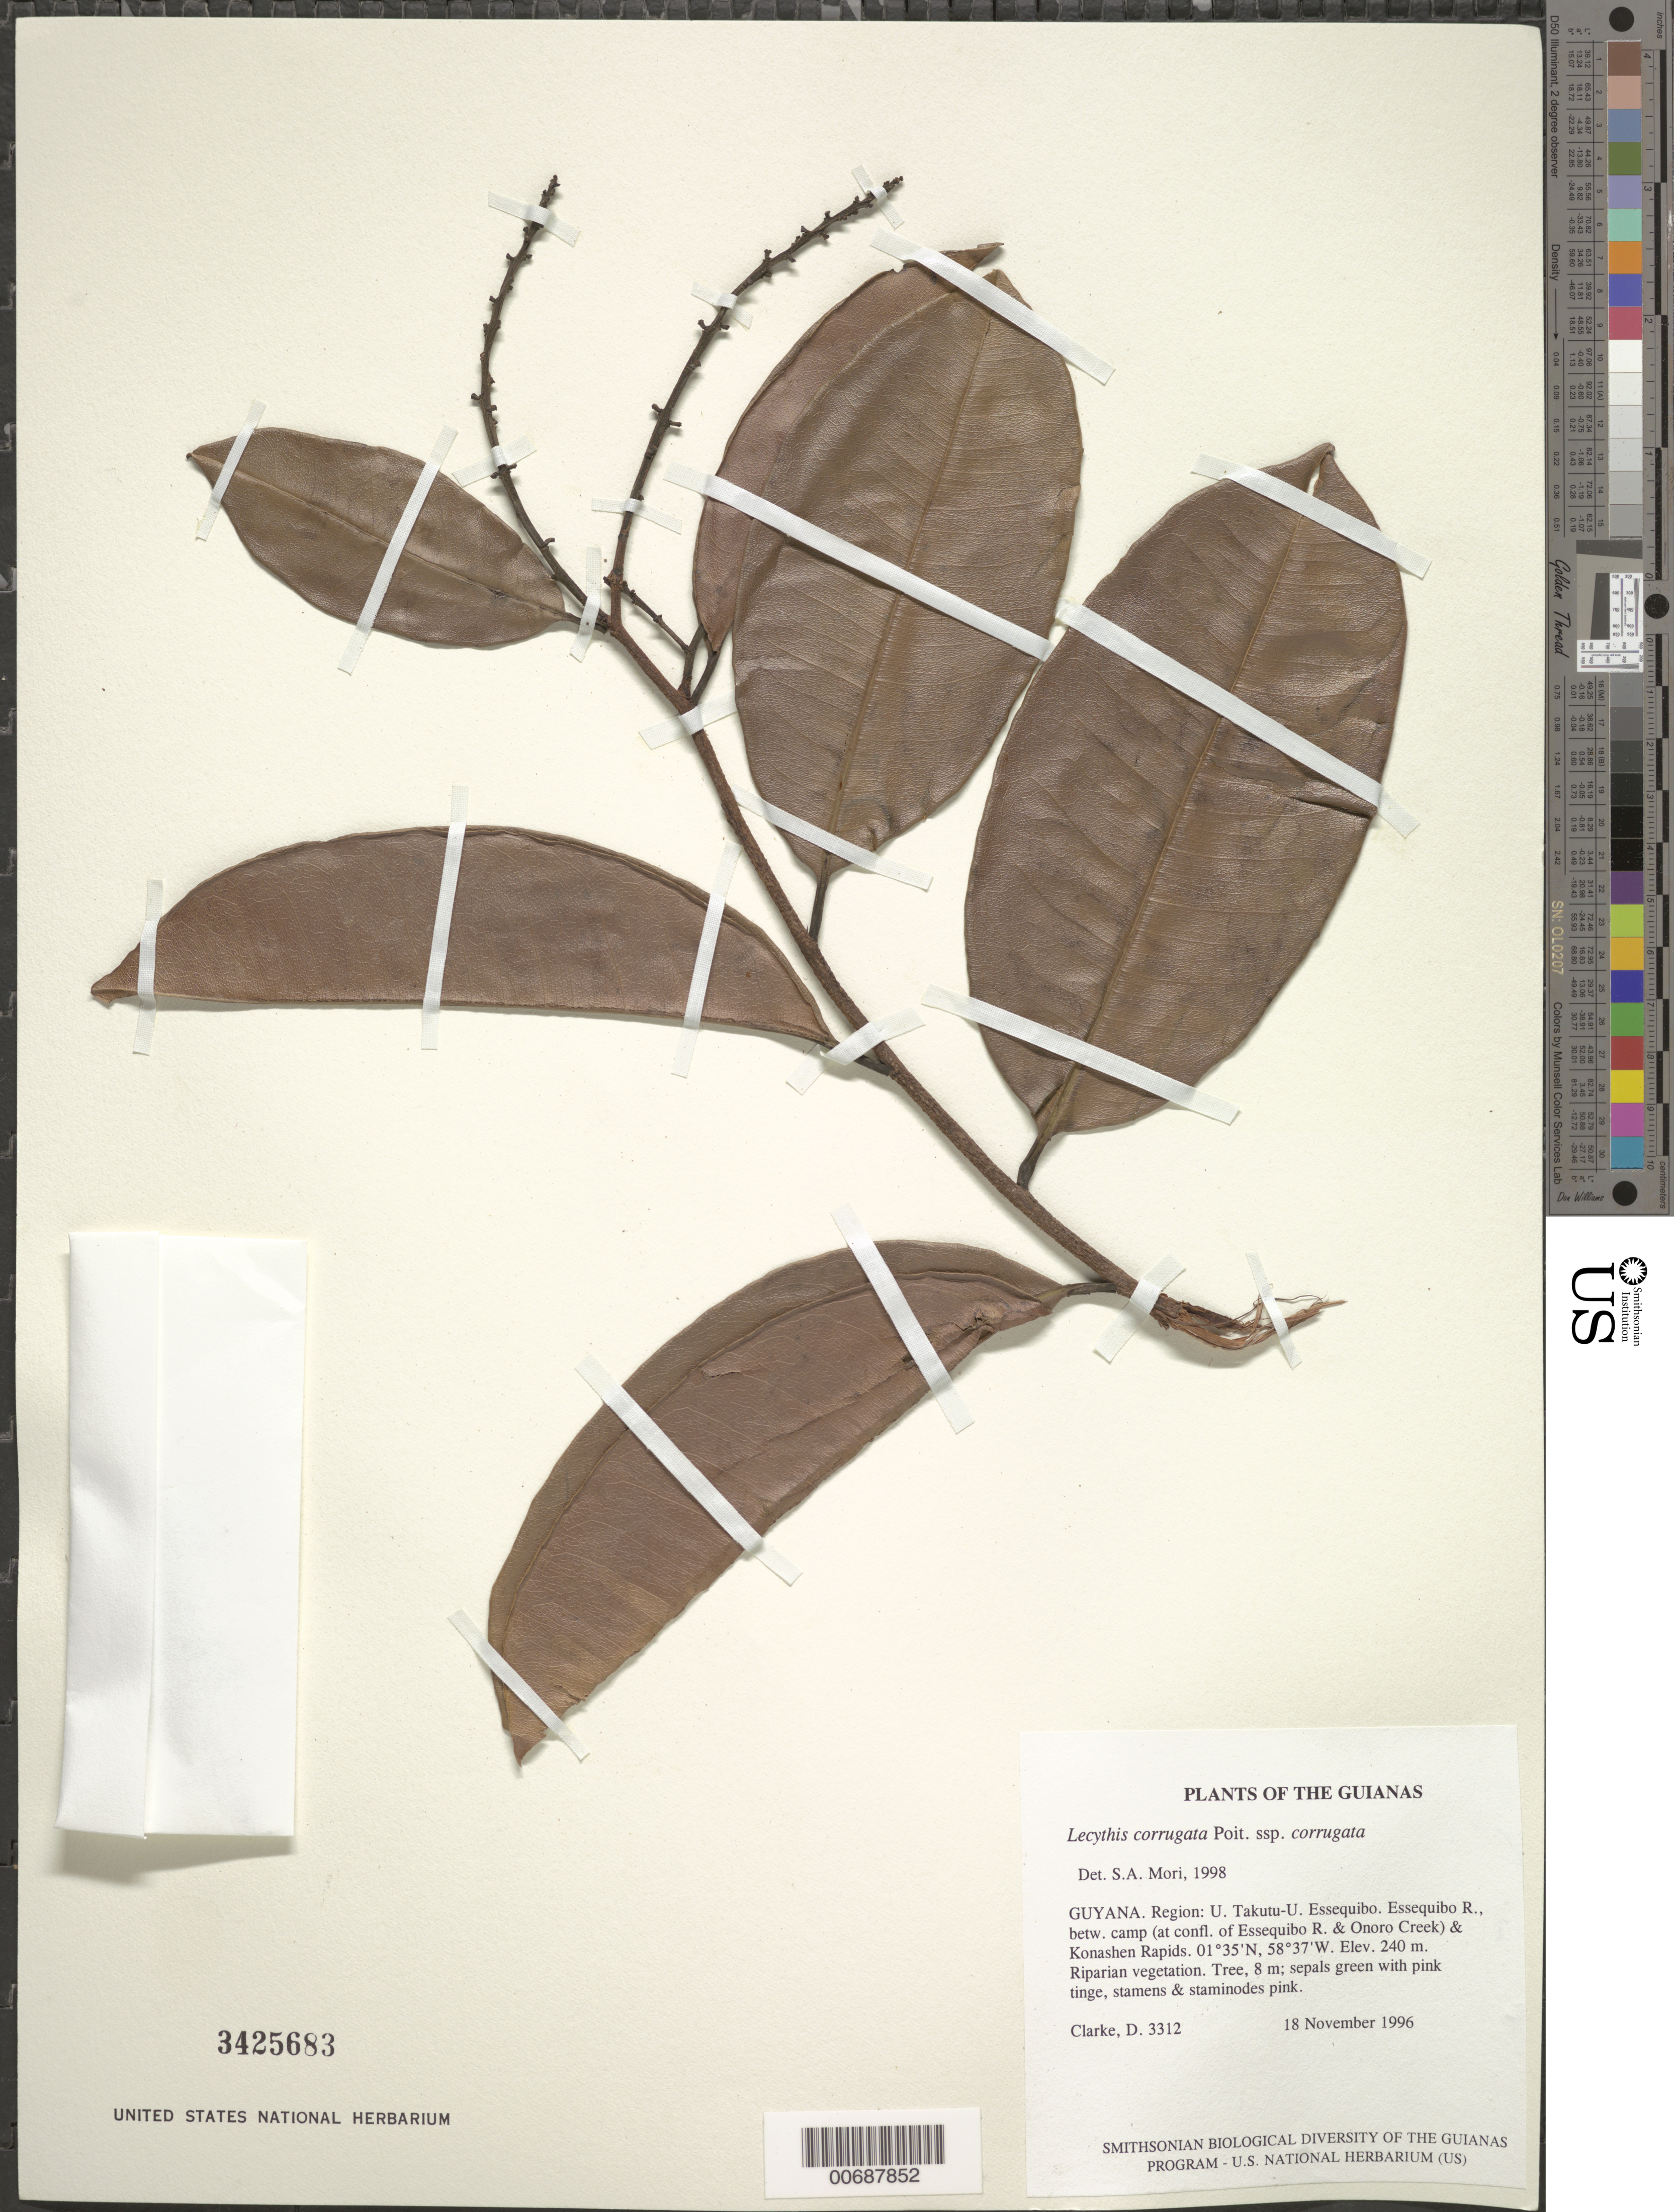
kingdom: Plantae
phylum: Tracheophyta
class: Magnoliopsida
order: Ericales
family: Lecythidaceae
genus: Lecythis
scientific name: Lecythis corrugata subsp. corrugata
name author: Poit.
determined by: Mori, Scott A.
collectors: H. D. Clarke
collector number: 3312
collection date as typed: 18 November 1996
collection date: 1996-11-18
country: Guyana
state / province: U. Takutu-U. Essequibo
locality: Essequibo R., betw. camp (at confl. of Essequibo R. & Onoro Creek) & Konashen Rapids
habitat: Riparian vegetation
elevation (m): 240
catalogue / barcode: US 3425683